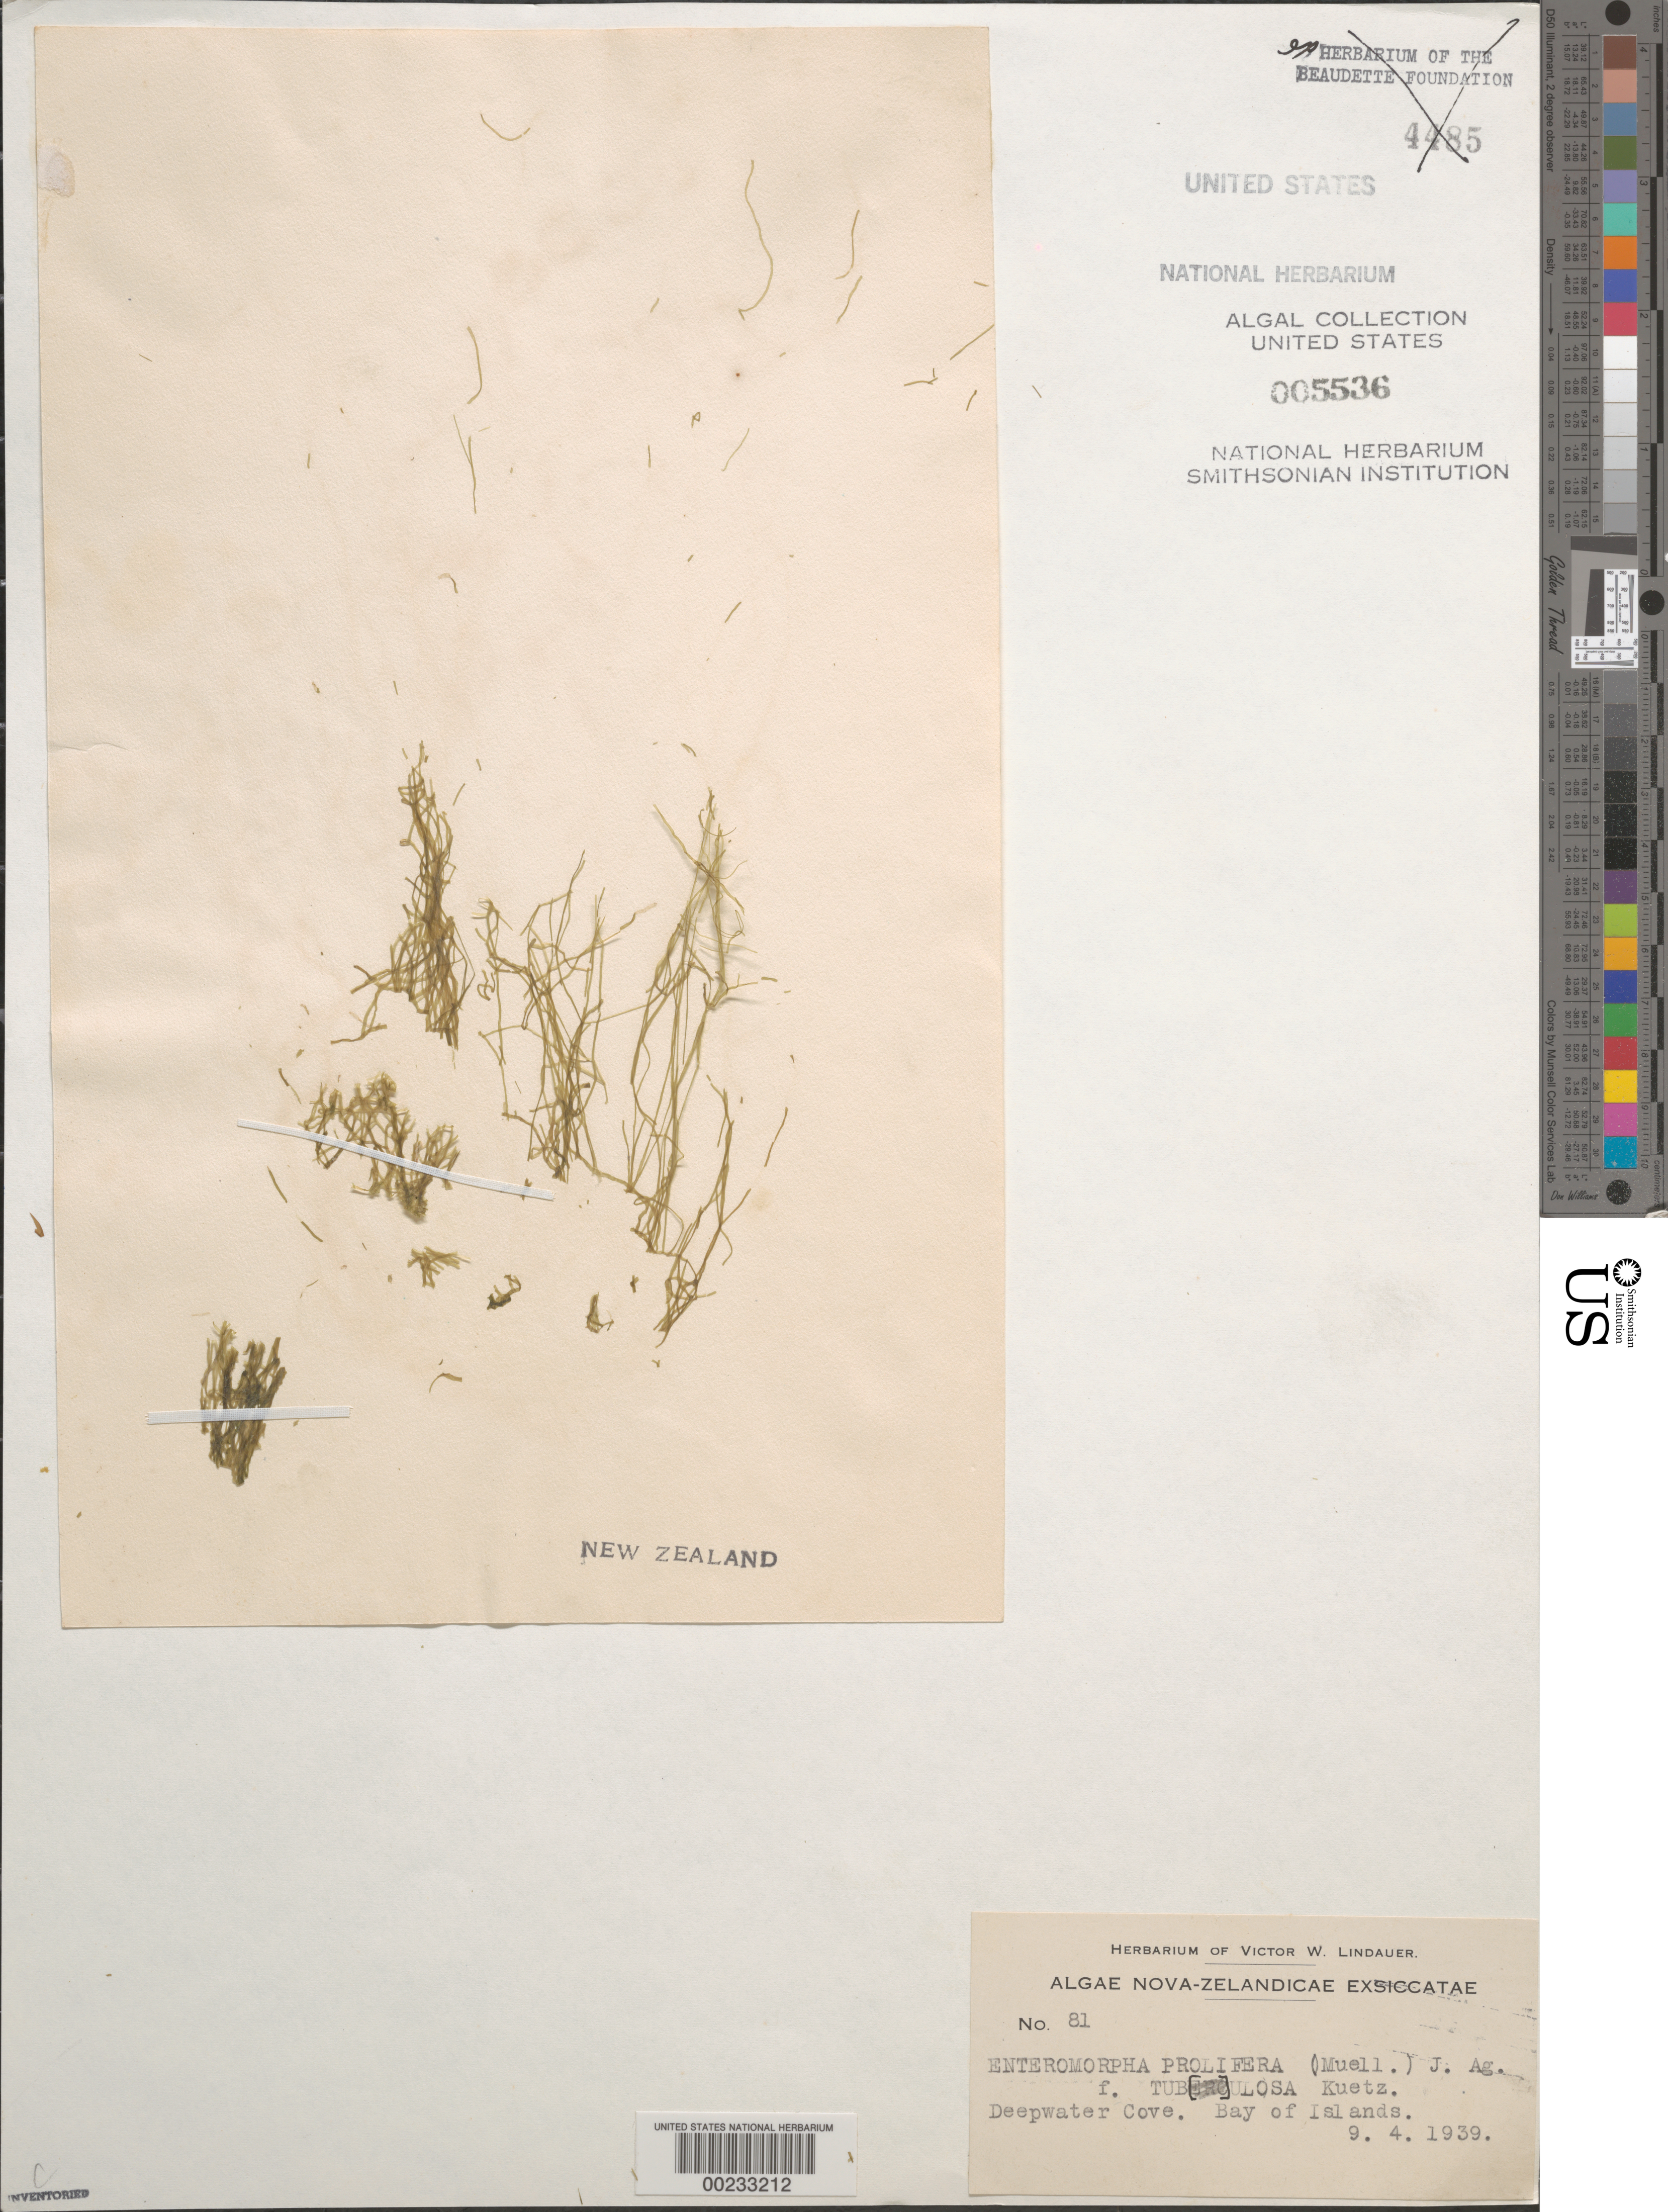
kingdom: Plantae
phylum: Chlorophyta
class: Ulvophyceae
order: Ulvales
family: Ulvaceae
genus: Ulva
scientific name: Ulva prolifera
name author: O.F. Müller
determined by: Algae name updating Project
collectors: V. Lindauer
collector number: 81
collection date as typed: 09 Apr 1939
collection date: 1939-04-09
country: New Zealand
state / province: Northland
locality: Deepwater cove, bay of islands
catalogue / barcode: US 5536